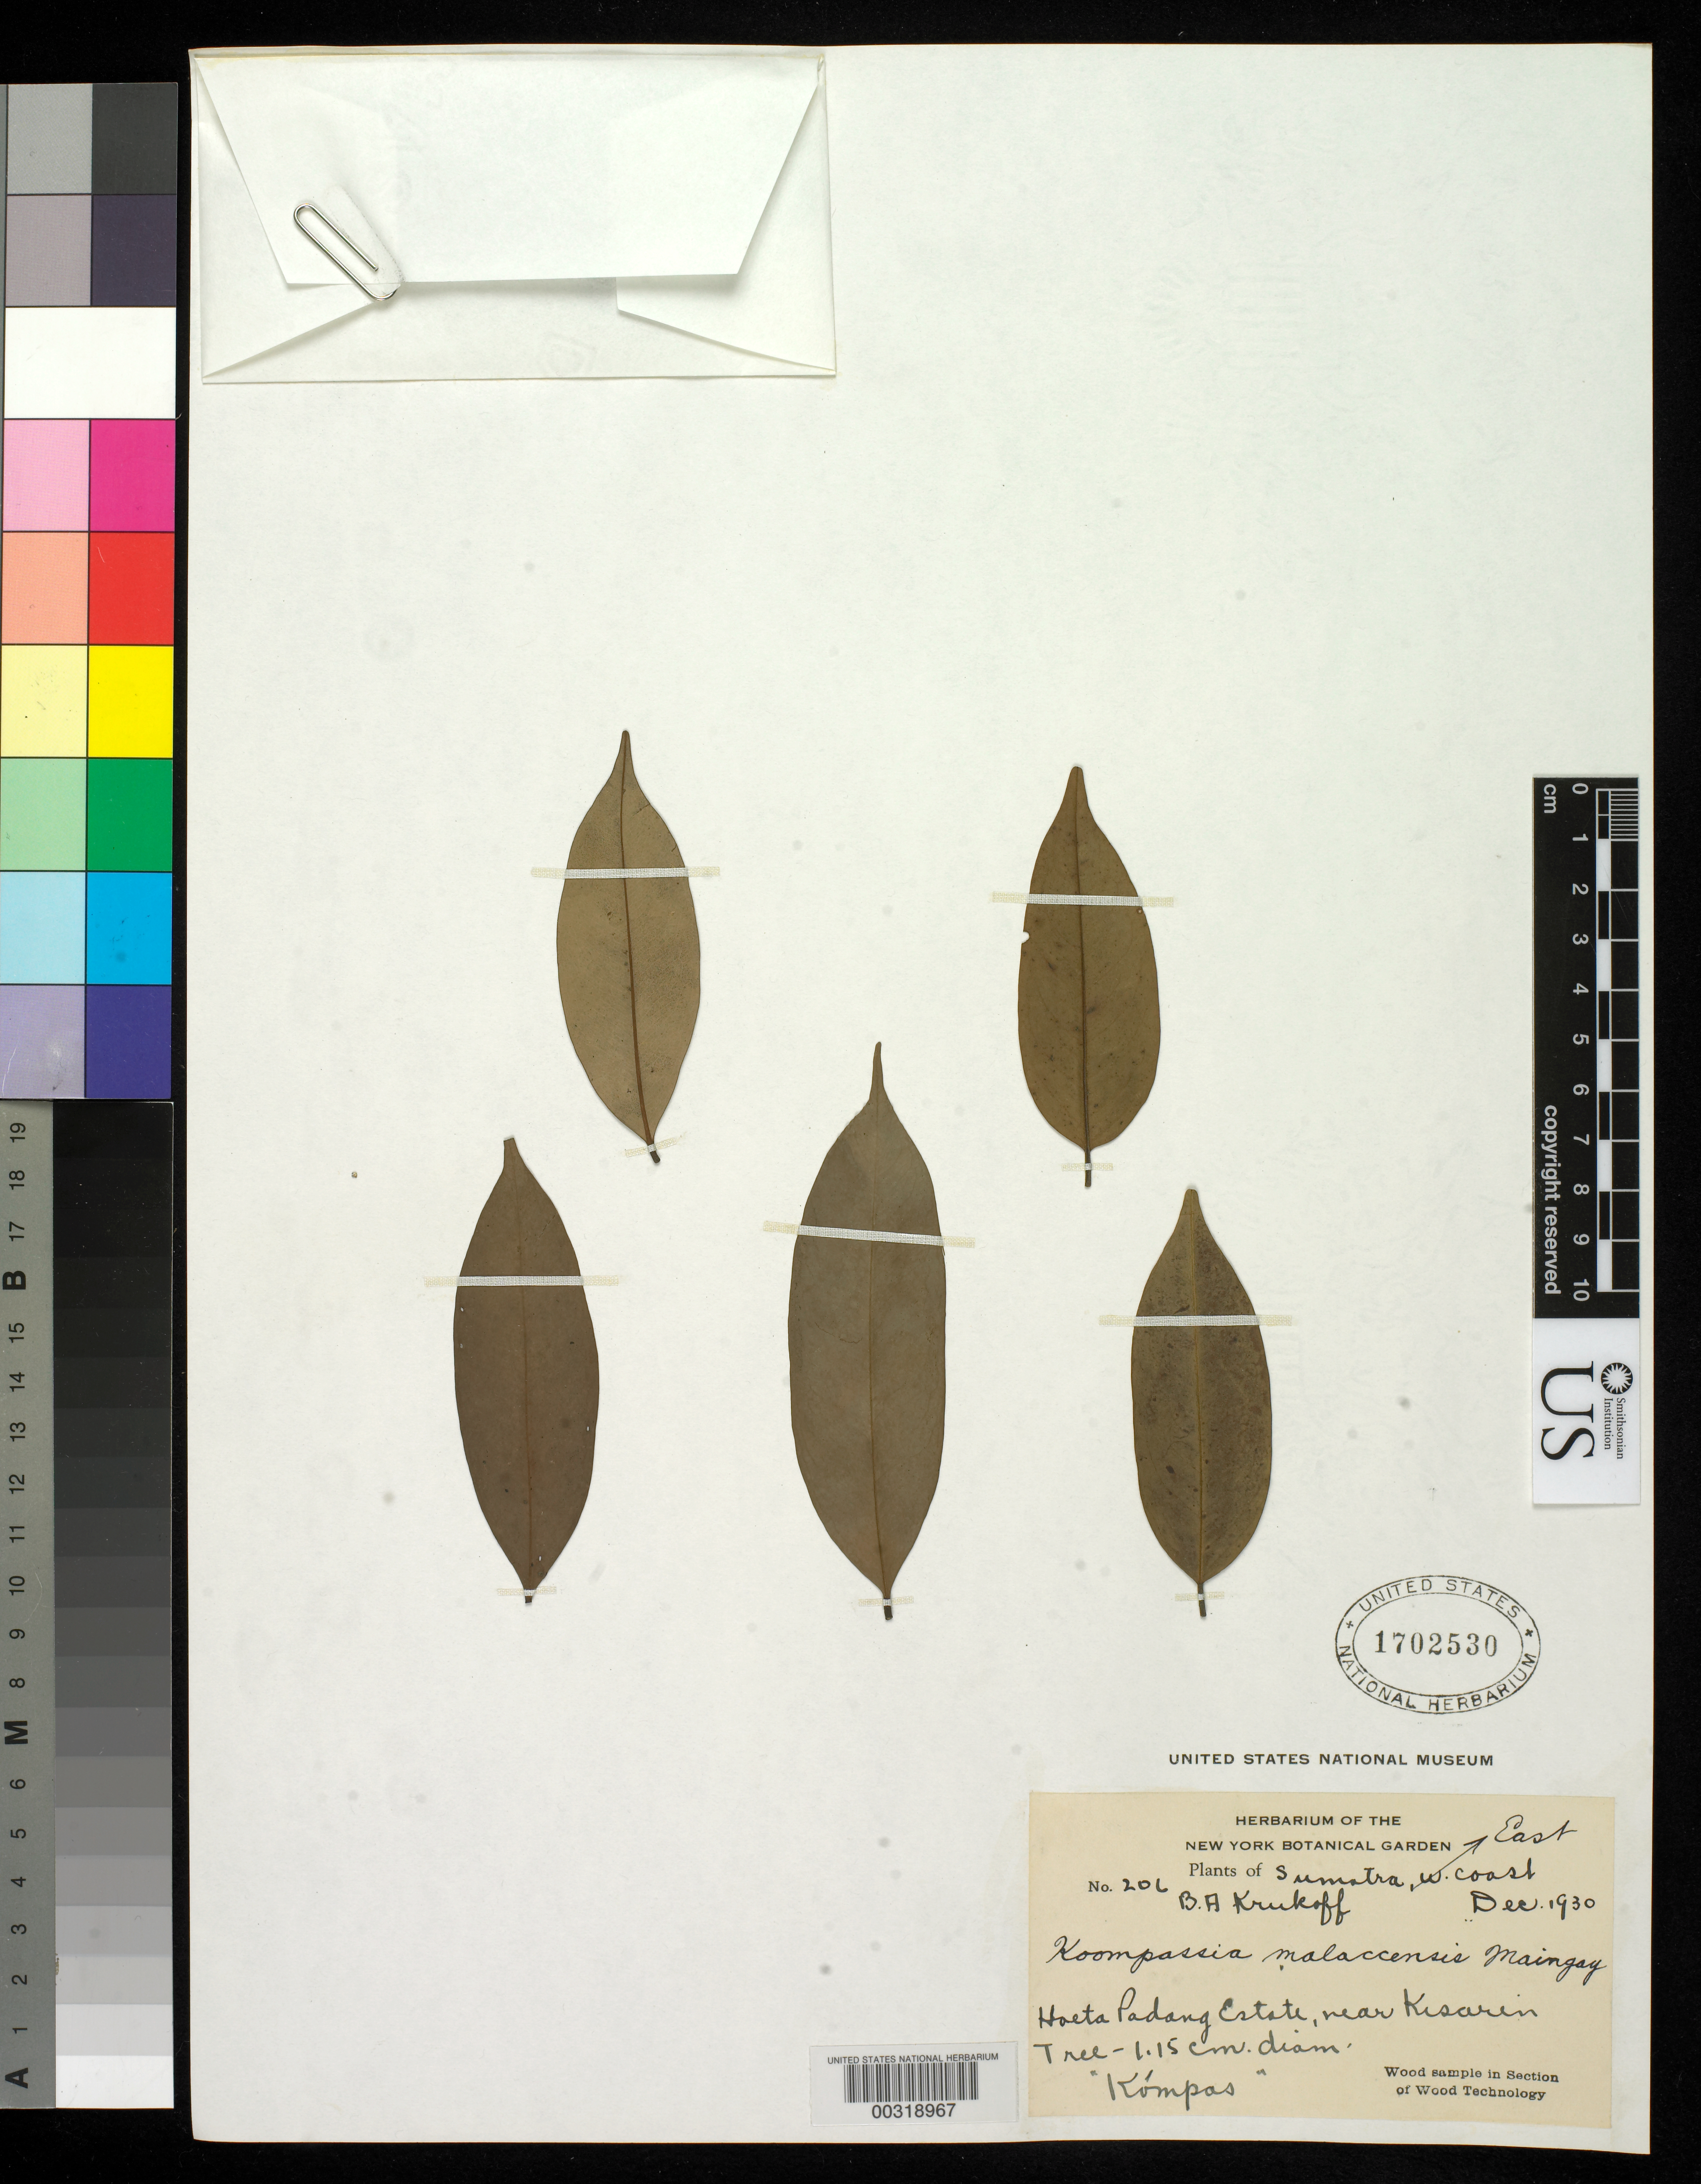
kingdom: Plantae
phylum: Tracheophyta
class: Magnoliopsida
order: Fabales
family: Fabaceae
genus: Koompassia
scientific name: Koompassia malaccensis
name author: Maingay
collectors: B. A. Krukoff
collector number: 206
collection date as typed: Dec 1930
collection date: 1930-12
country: Indonesia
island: Sumatra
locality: East sumatra; hoeta padang estate, near kisarin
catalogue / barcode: US 1702530